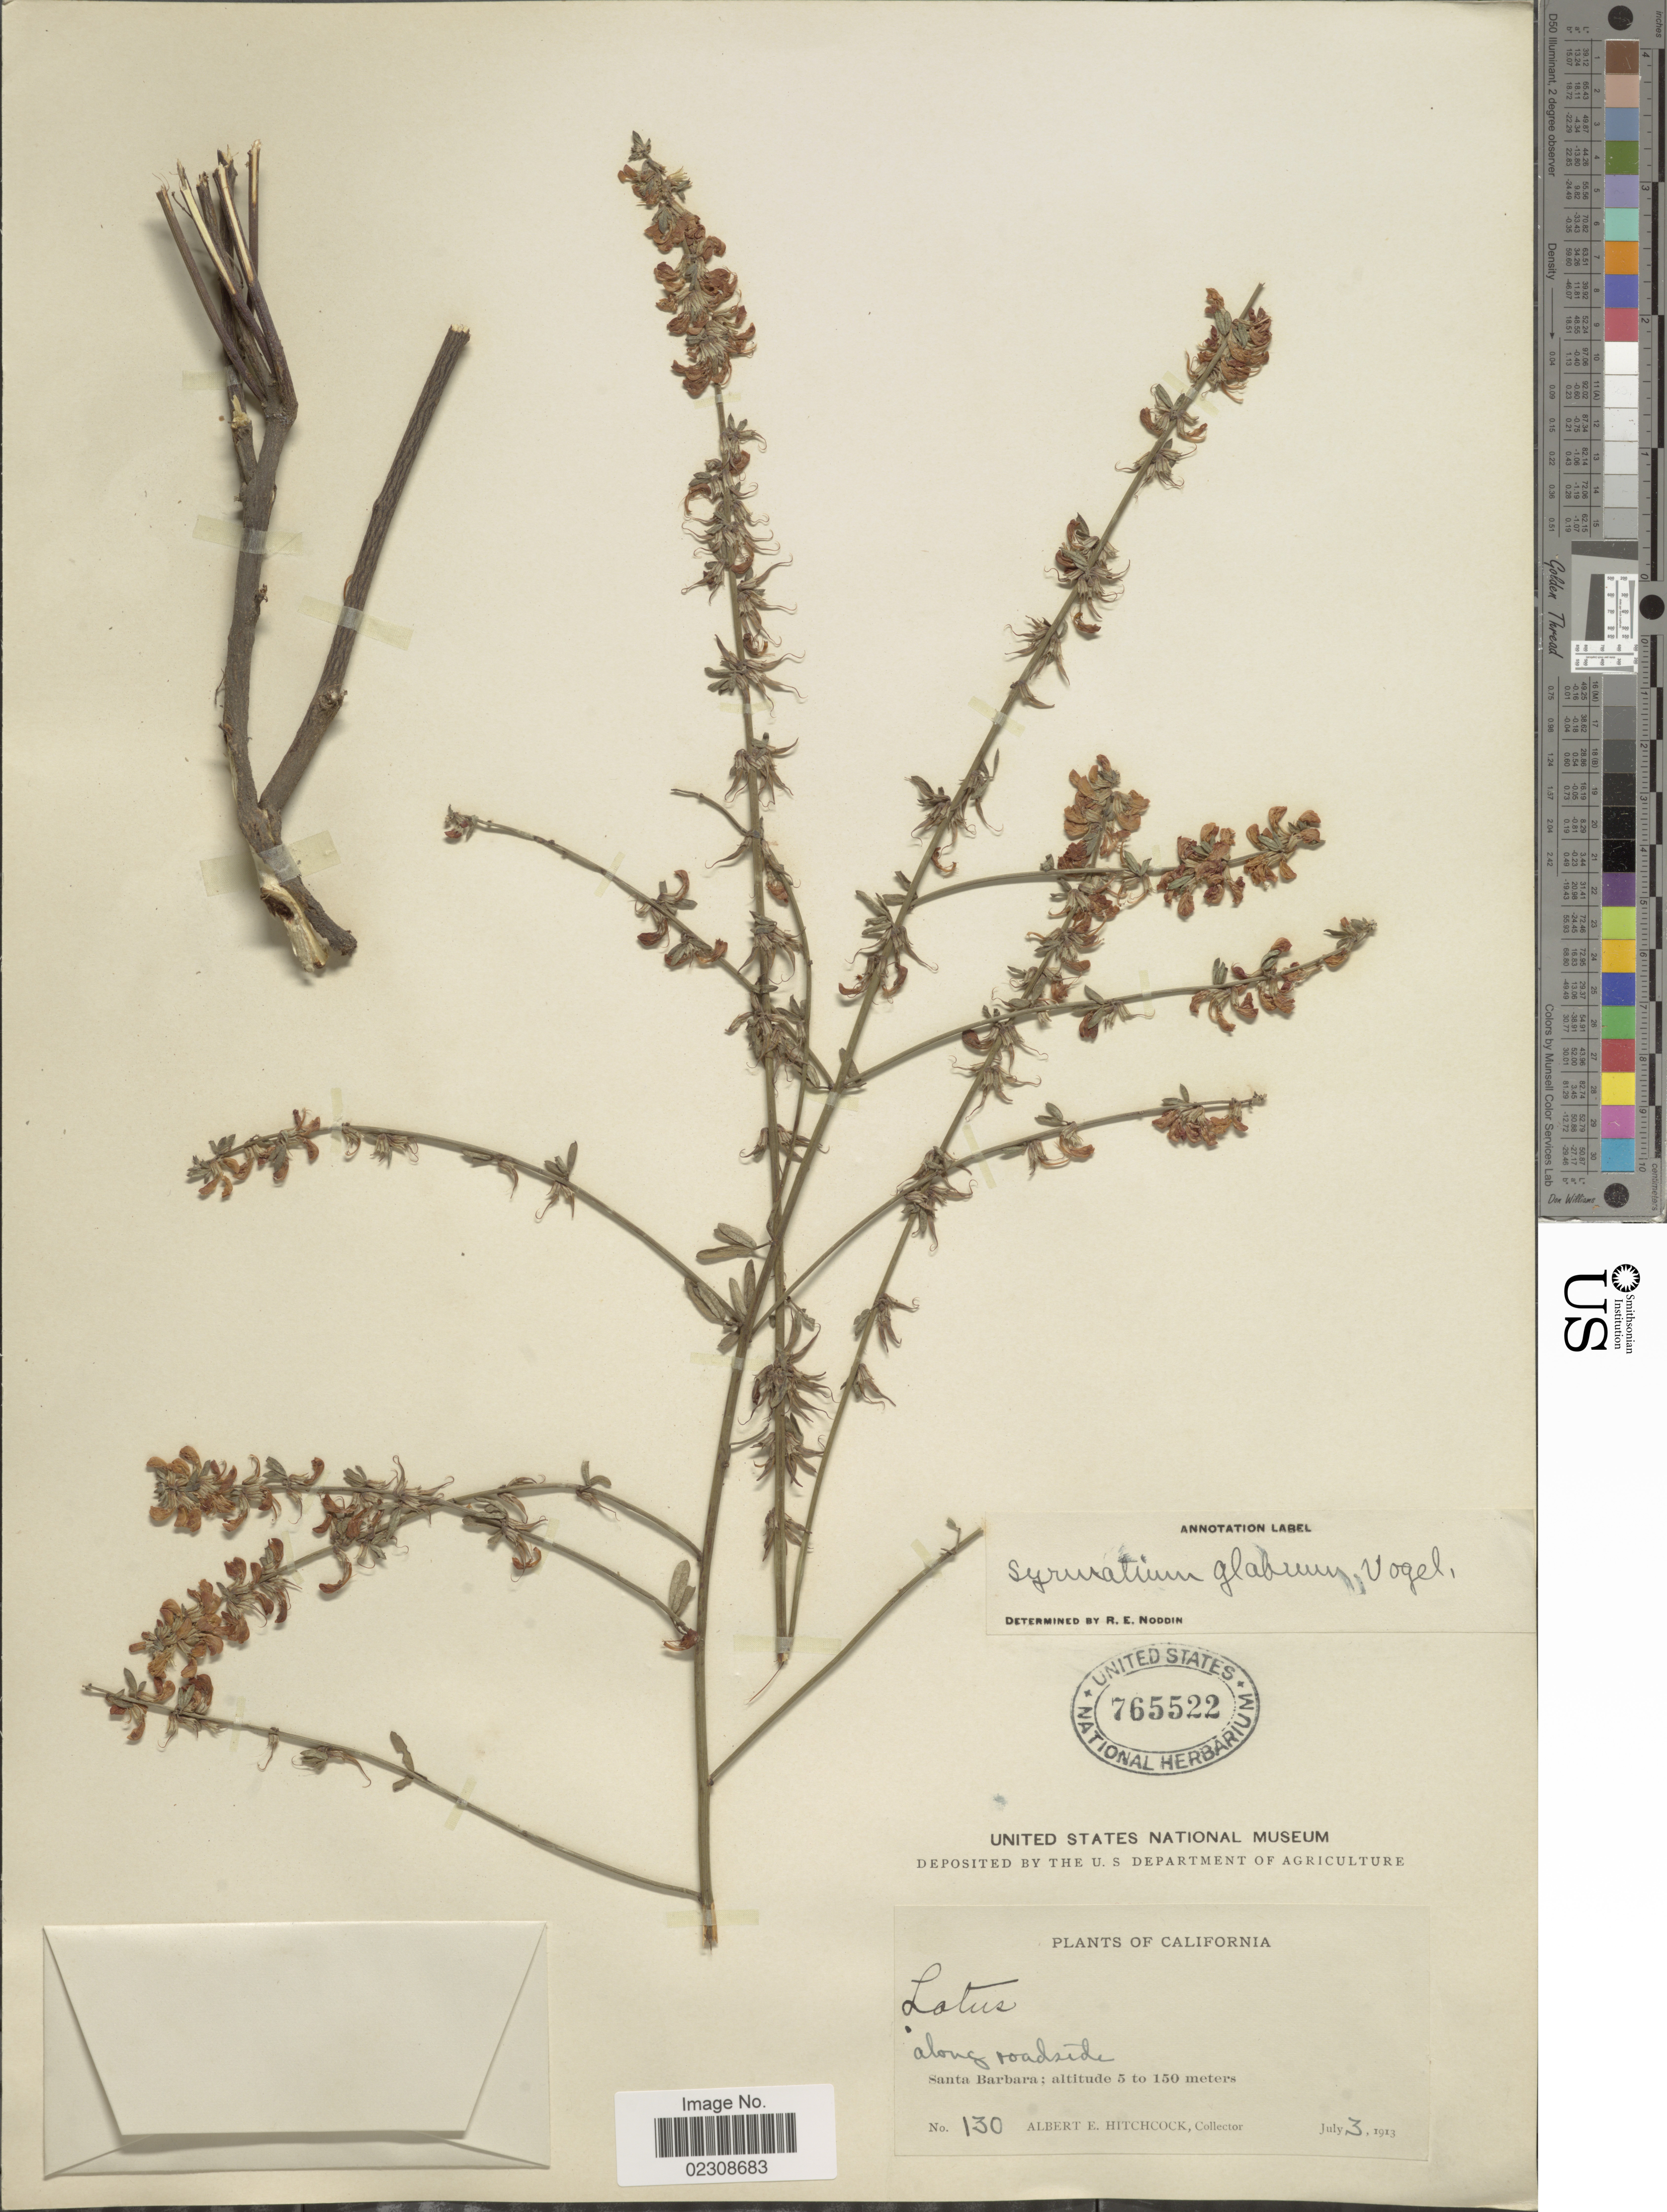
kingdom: Plantae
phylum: Tracheophyta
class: Magnoliopsida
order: Fabales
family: Fabaceae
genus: Syrmatium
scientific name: Syrmatium glabrum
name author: Vogel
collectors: A. Hitchcock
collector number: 130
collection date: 1913-07-03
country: United States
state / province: California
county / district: Santa Barbara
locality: Along roadside. Santa Barbara.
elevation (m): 5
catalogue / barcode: US 765522